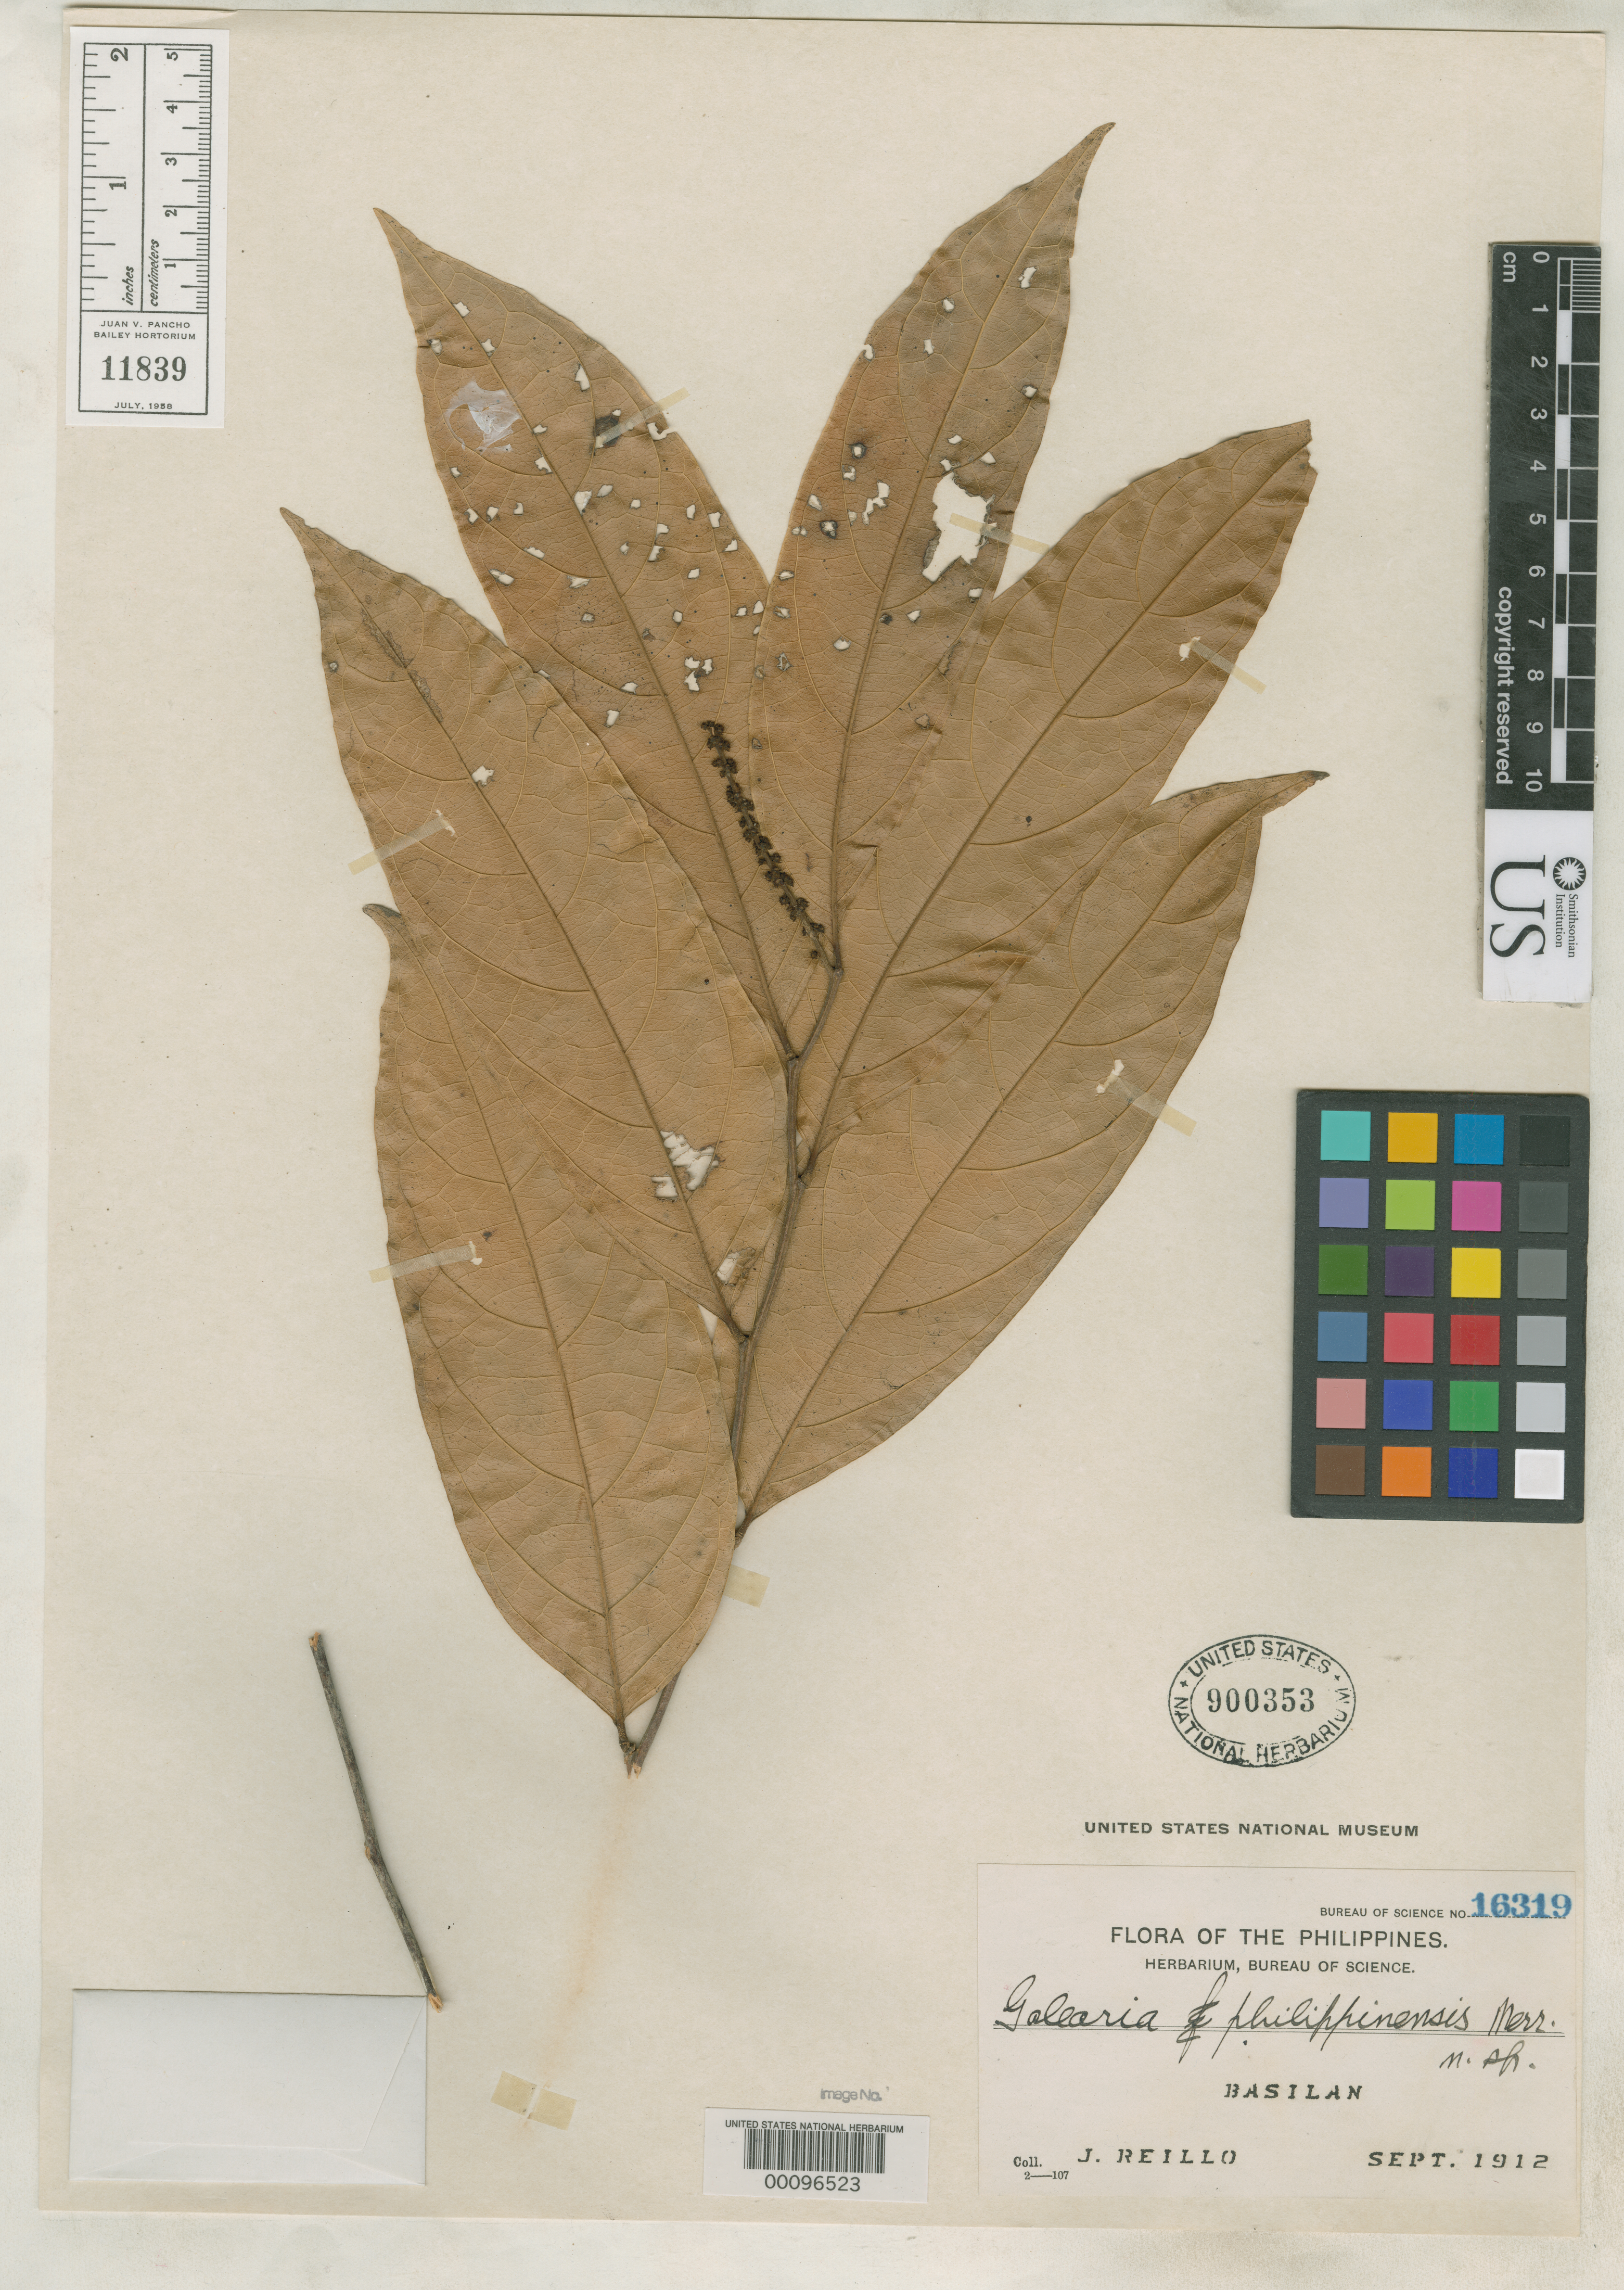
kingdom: Plantae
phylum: Tracheophyta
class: Magnoliopsida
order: Malpighiales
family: Pandaceae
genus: Galearia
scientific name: Galearia philippinensis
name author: Merr.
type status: Isotype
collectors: J. Reillo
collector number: Bur. Sci. 16319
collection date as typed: Sep 1912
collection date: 1912-09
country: Philippines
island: Basilan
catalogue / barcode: US 900353